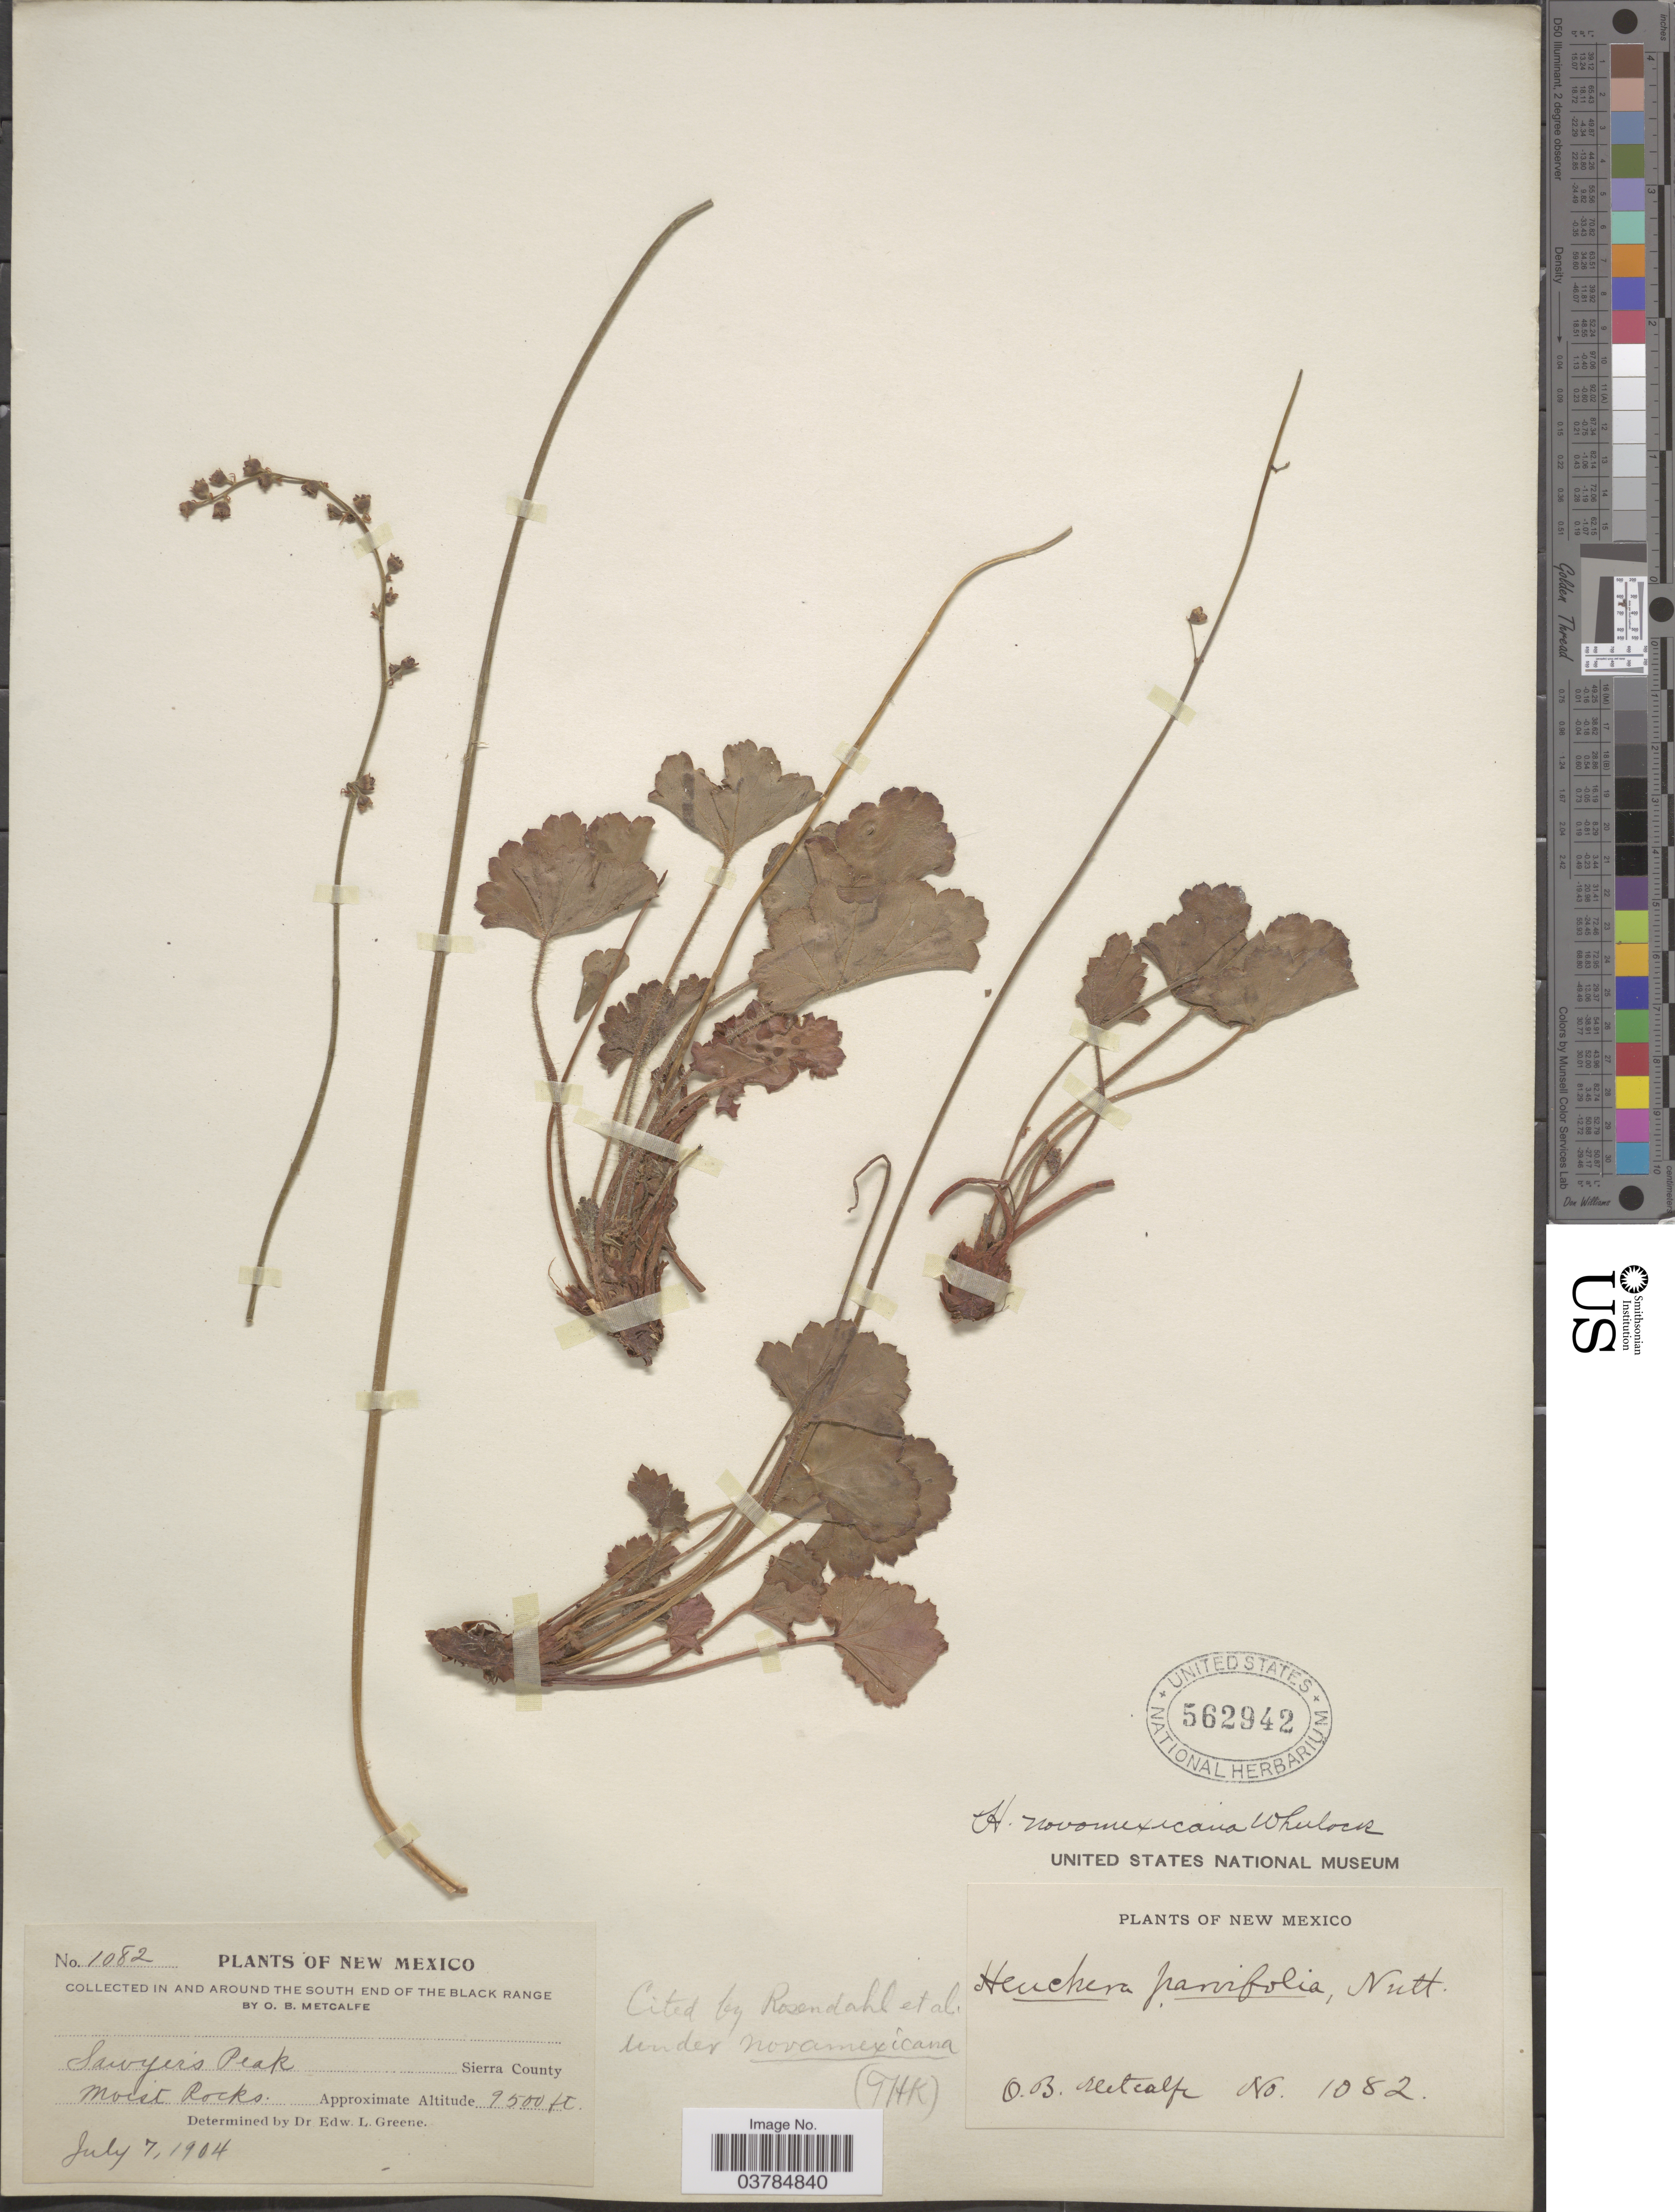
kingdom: Plantae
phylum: Tracheophyta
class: Magnoliopsida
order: Saxifragales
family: Saxifragaceae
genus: Heuchera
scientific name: Heuchera nova-mexicana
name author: Wheelock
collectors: O. B. Metcalfe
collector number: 1082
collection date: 1904-07-07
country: United States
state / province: New Mexico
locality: In and around the South End of the Black Range. Sawyer's Peak. Sierra County.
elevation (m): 2896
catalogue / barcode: US 562942